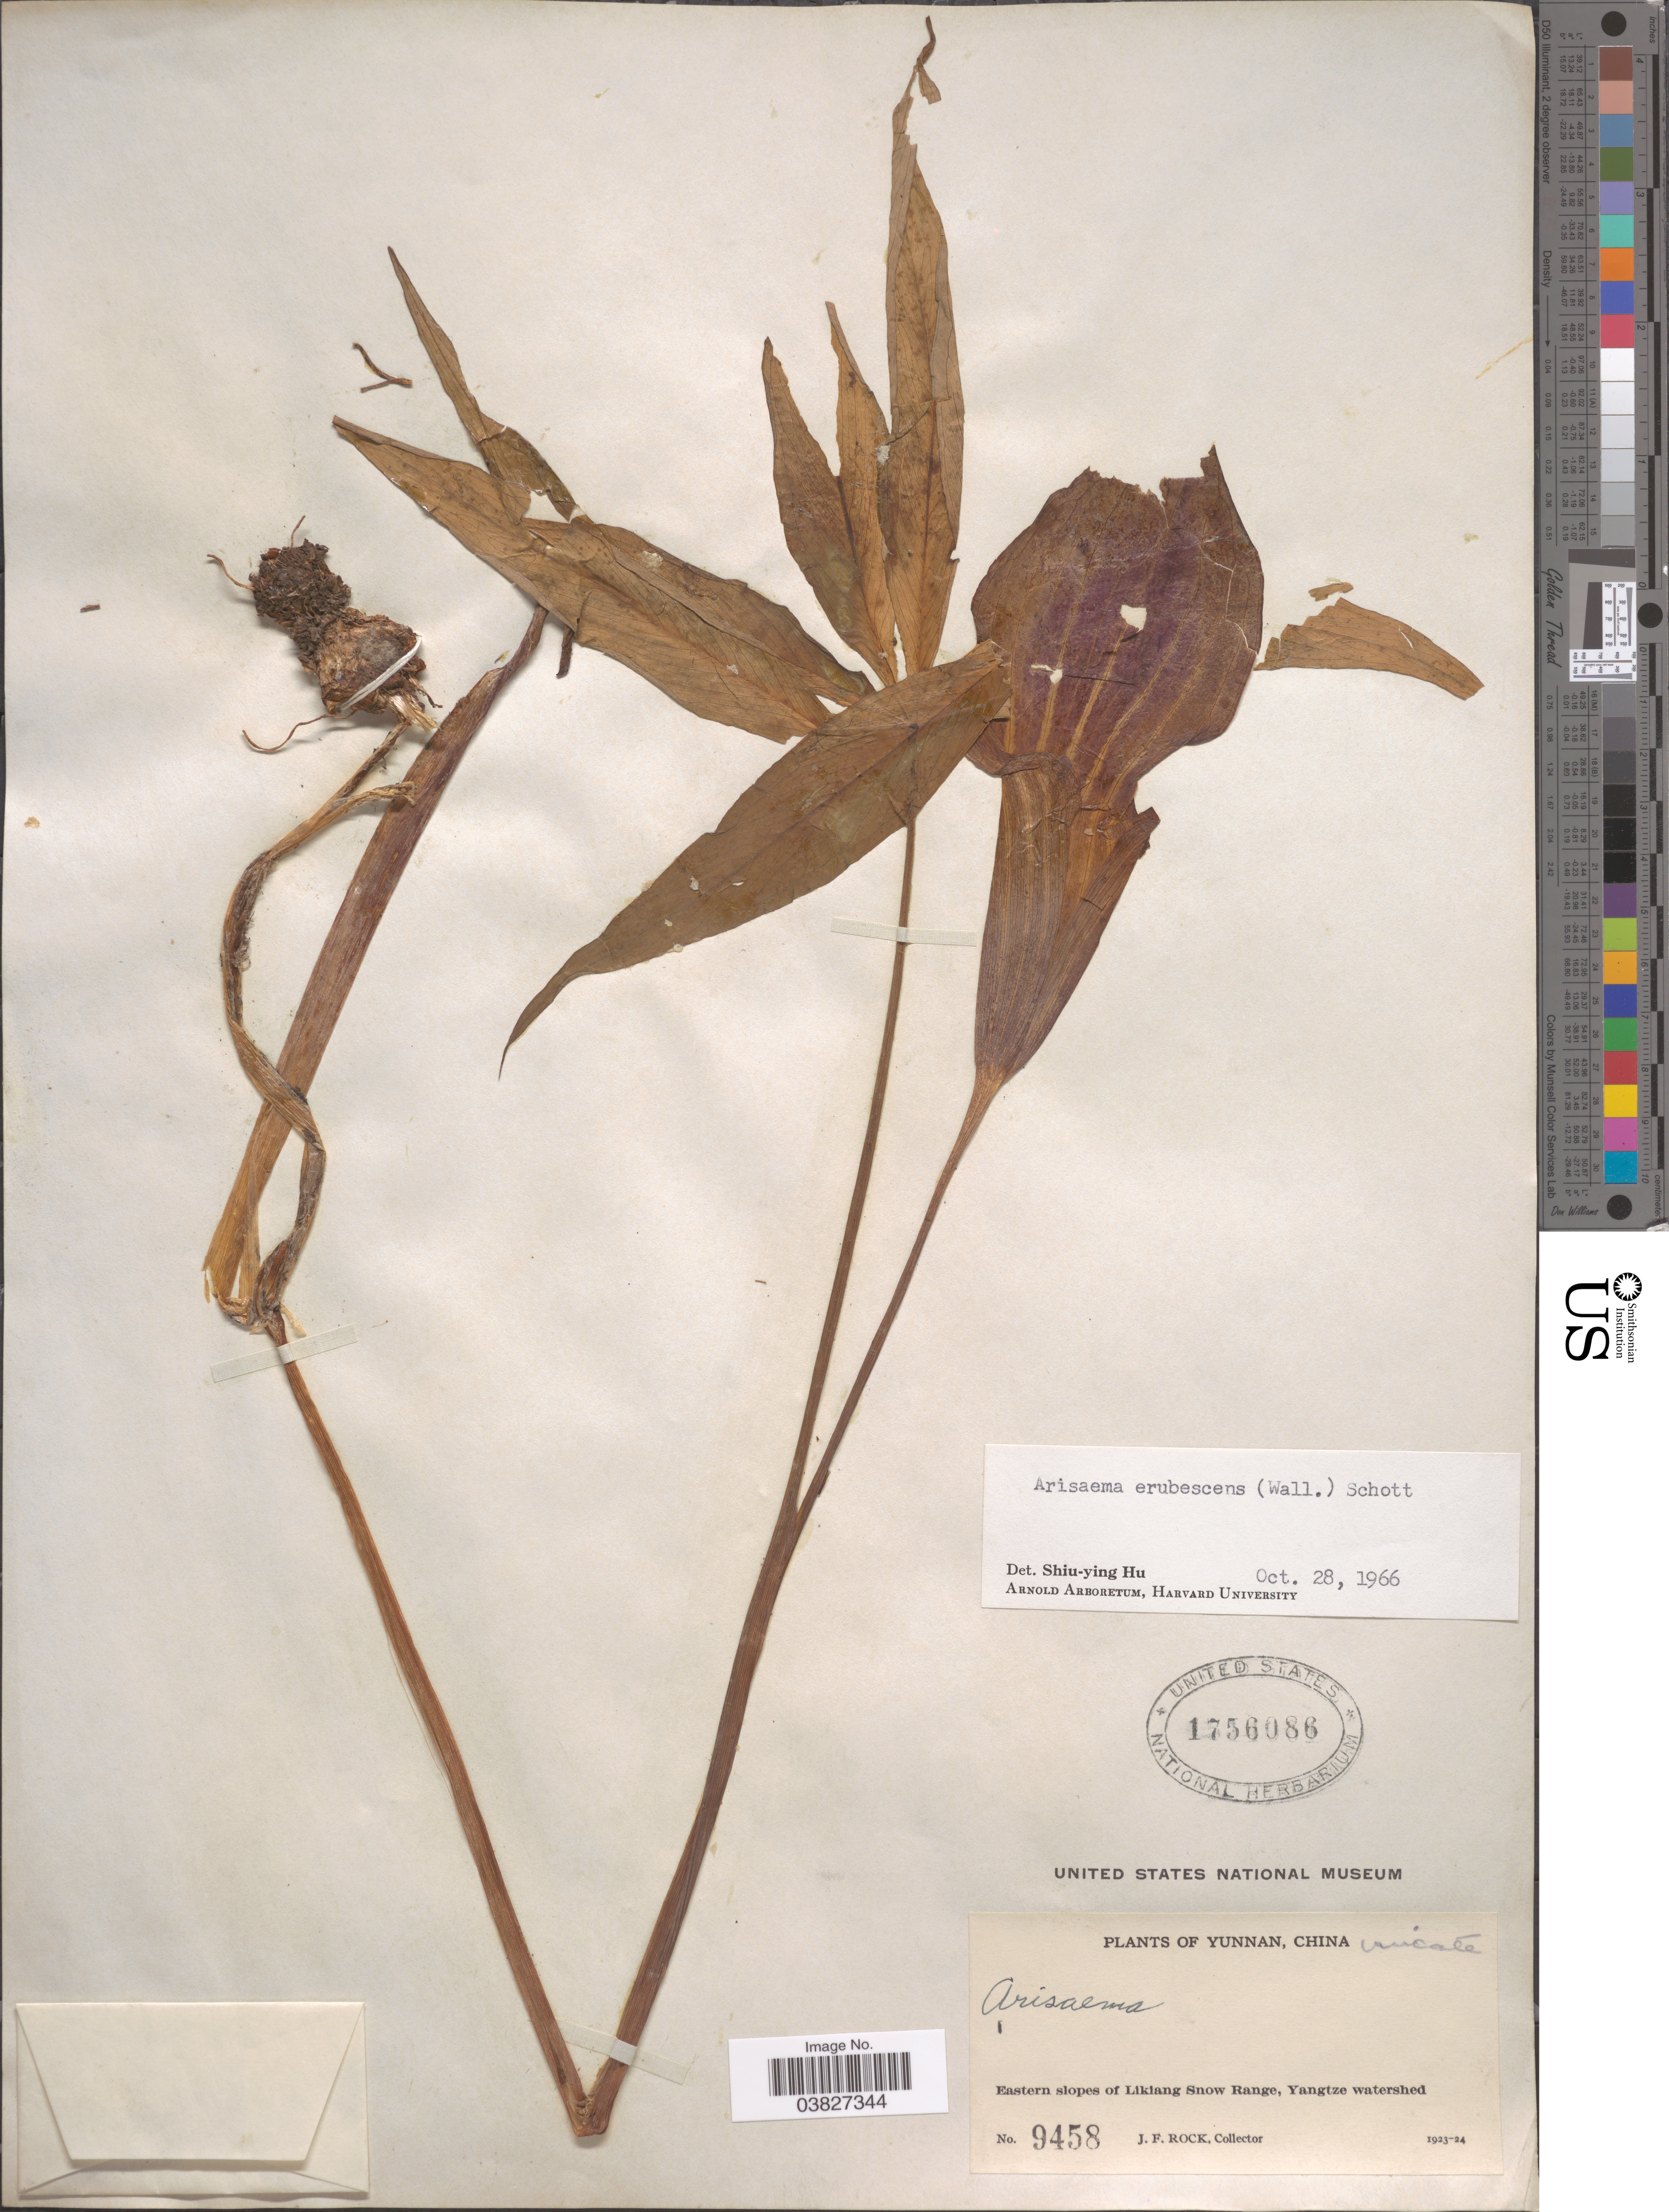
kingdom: Plantae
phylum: Tracheophyta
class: Liliopsida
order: Alismatales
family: Araceae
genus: Arisaema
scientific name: Arisaema erubescens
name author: (Wall.) Schott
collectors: J. Rock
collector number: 9458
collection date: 1923/1924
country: China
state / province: Yunnan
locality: Eastern slopes of Likiang Snow Range, Yangtze watershed.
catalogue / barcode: US 1756086